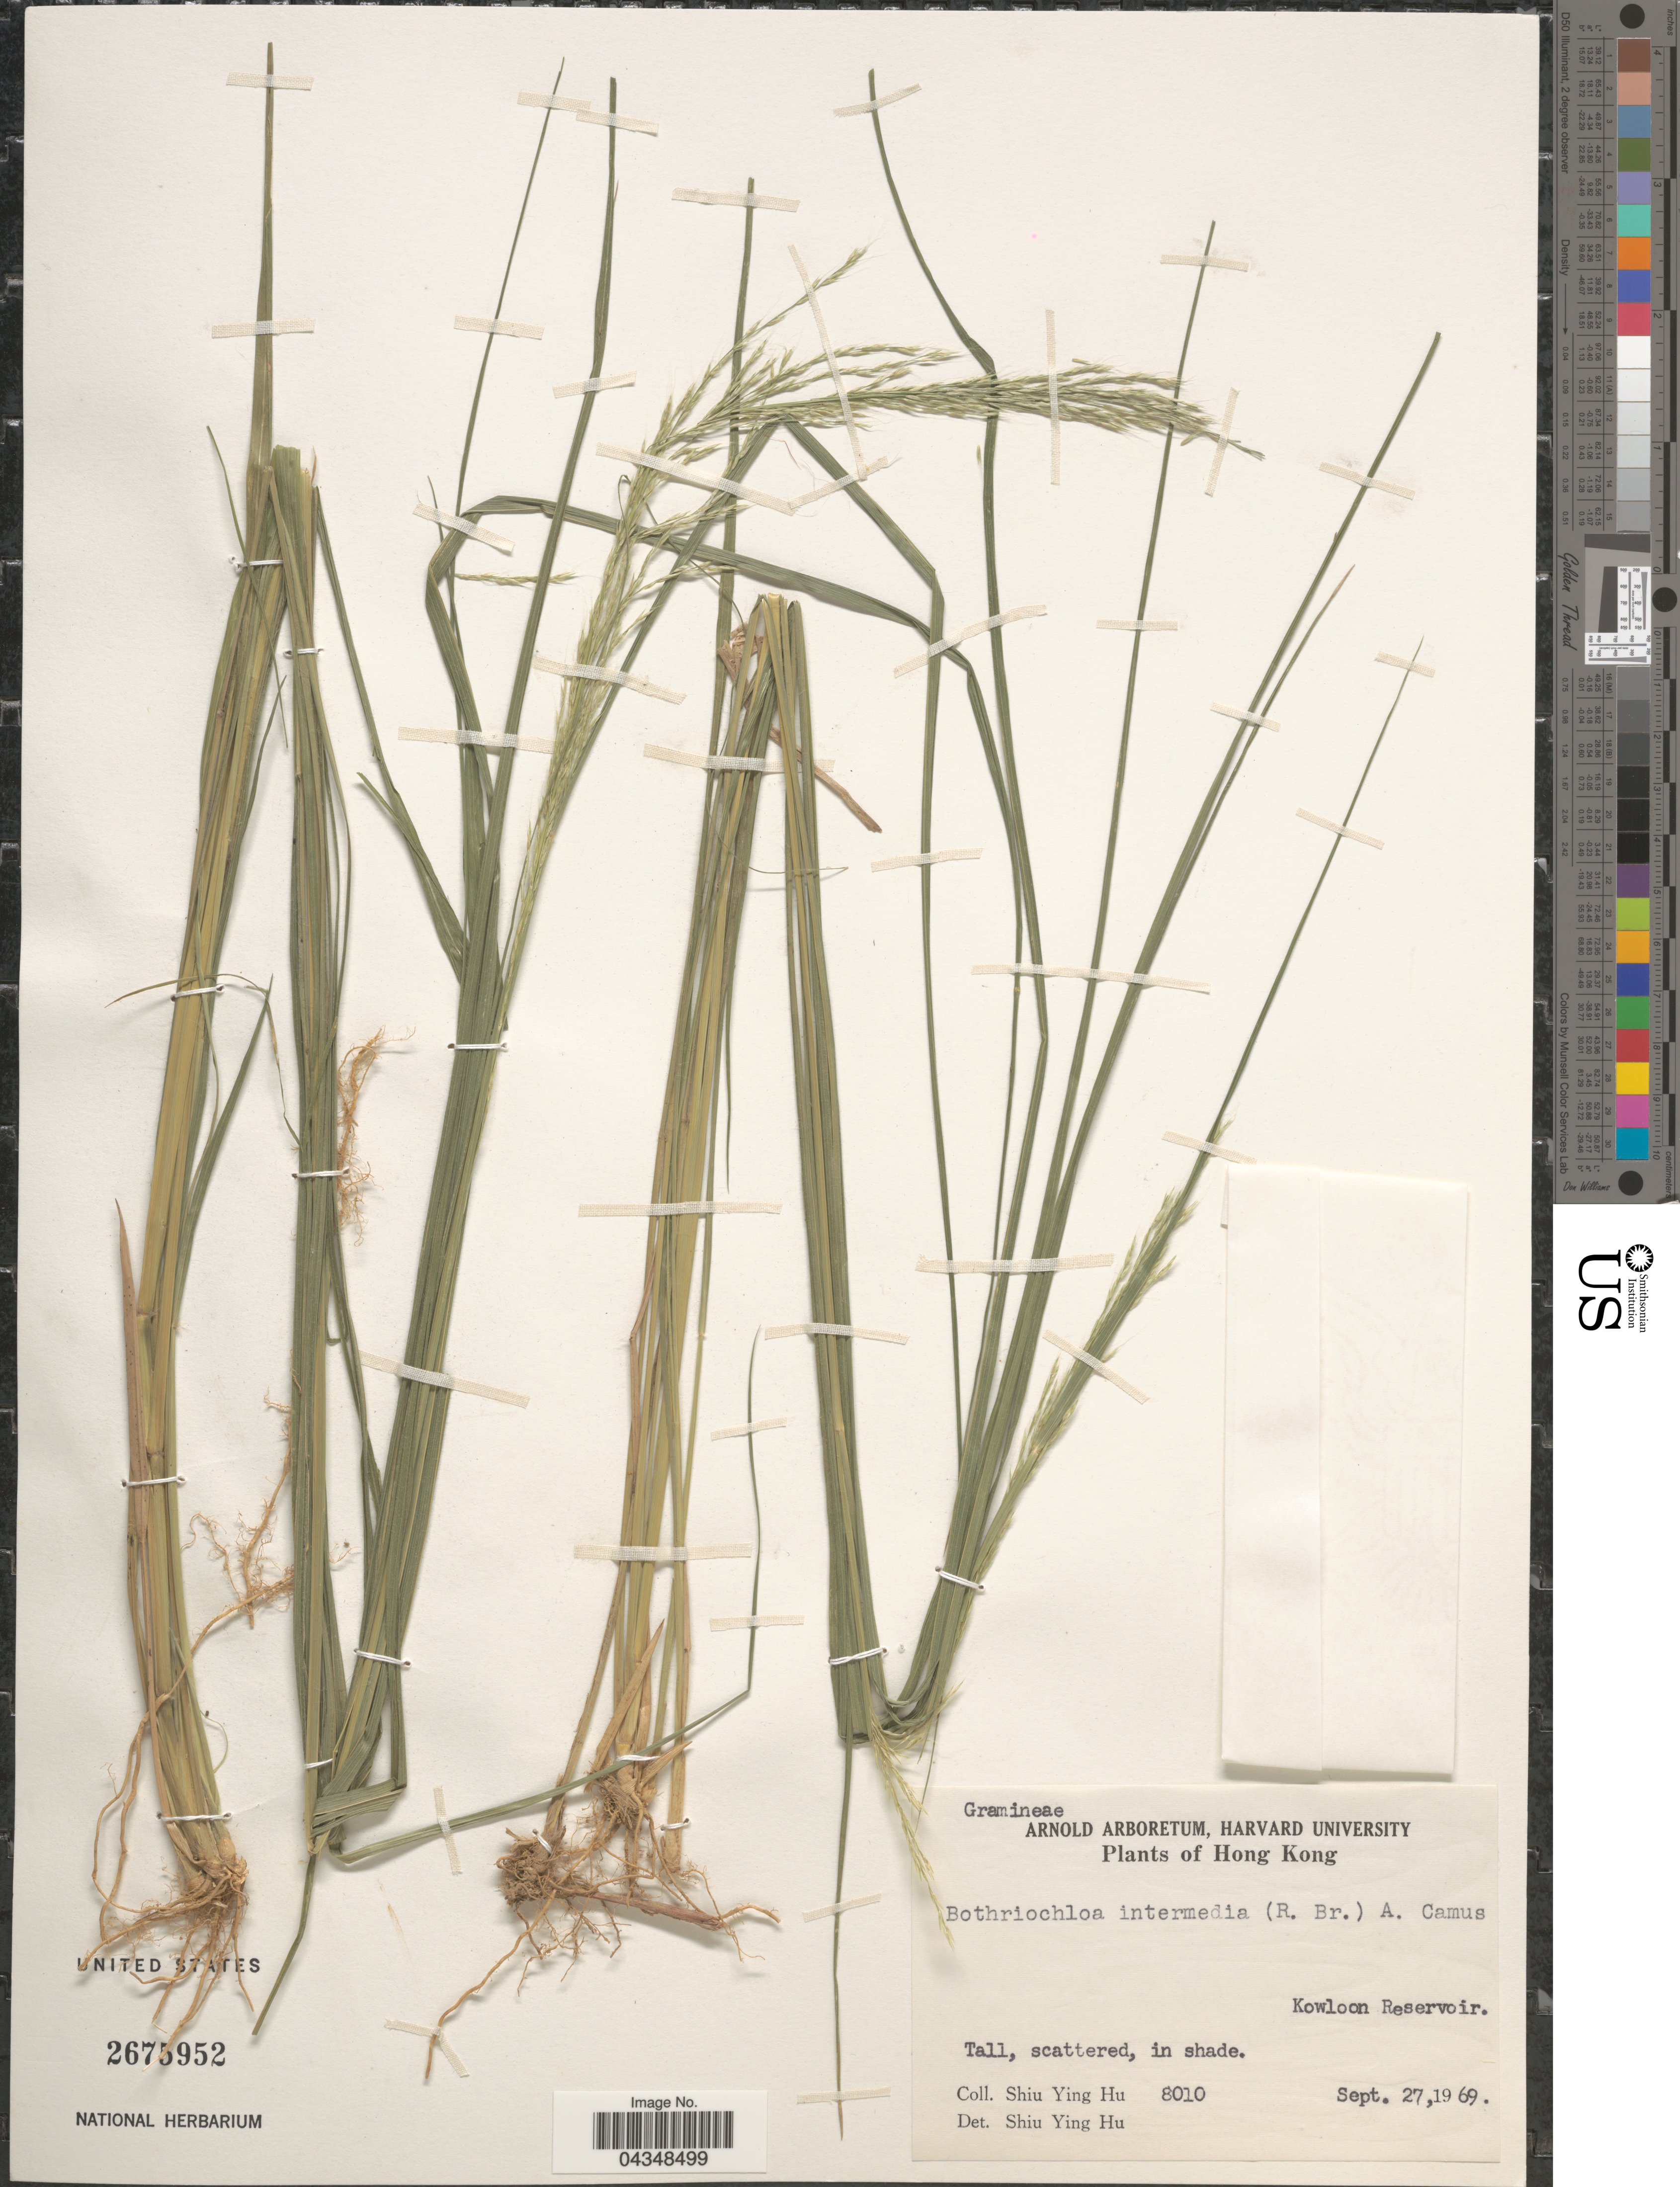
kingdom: Plantae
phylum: Tracheophyta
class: Liliopsida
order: Poales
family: Poaceae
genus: Bothriochloa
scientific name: Bothriochloa bladhii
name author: (Retz.) S.T. Blake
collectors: S. Y. Hu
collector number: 8010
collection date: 1969-09-27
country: China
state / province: Hong Kong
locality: Kowloon Reservoir.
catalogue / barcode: US 2675952